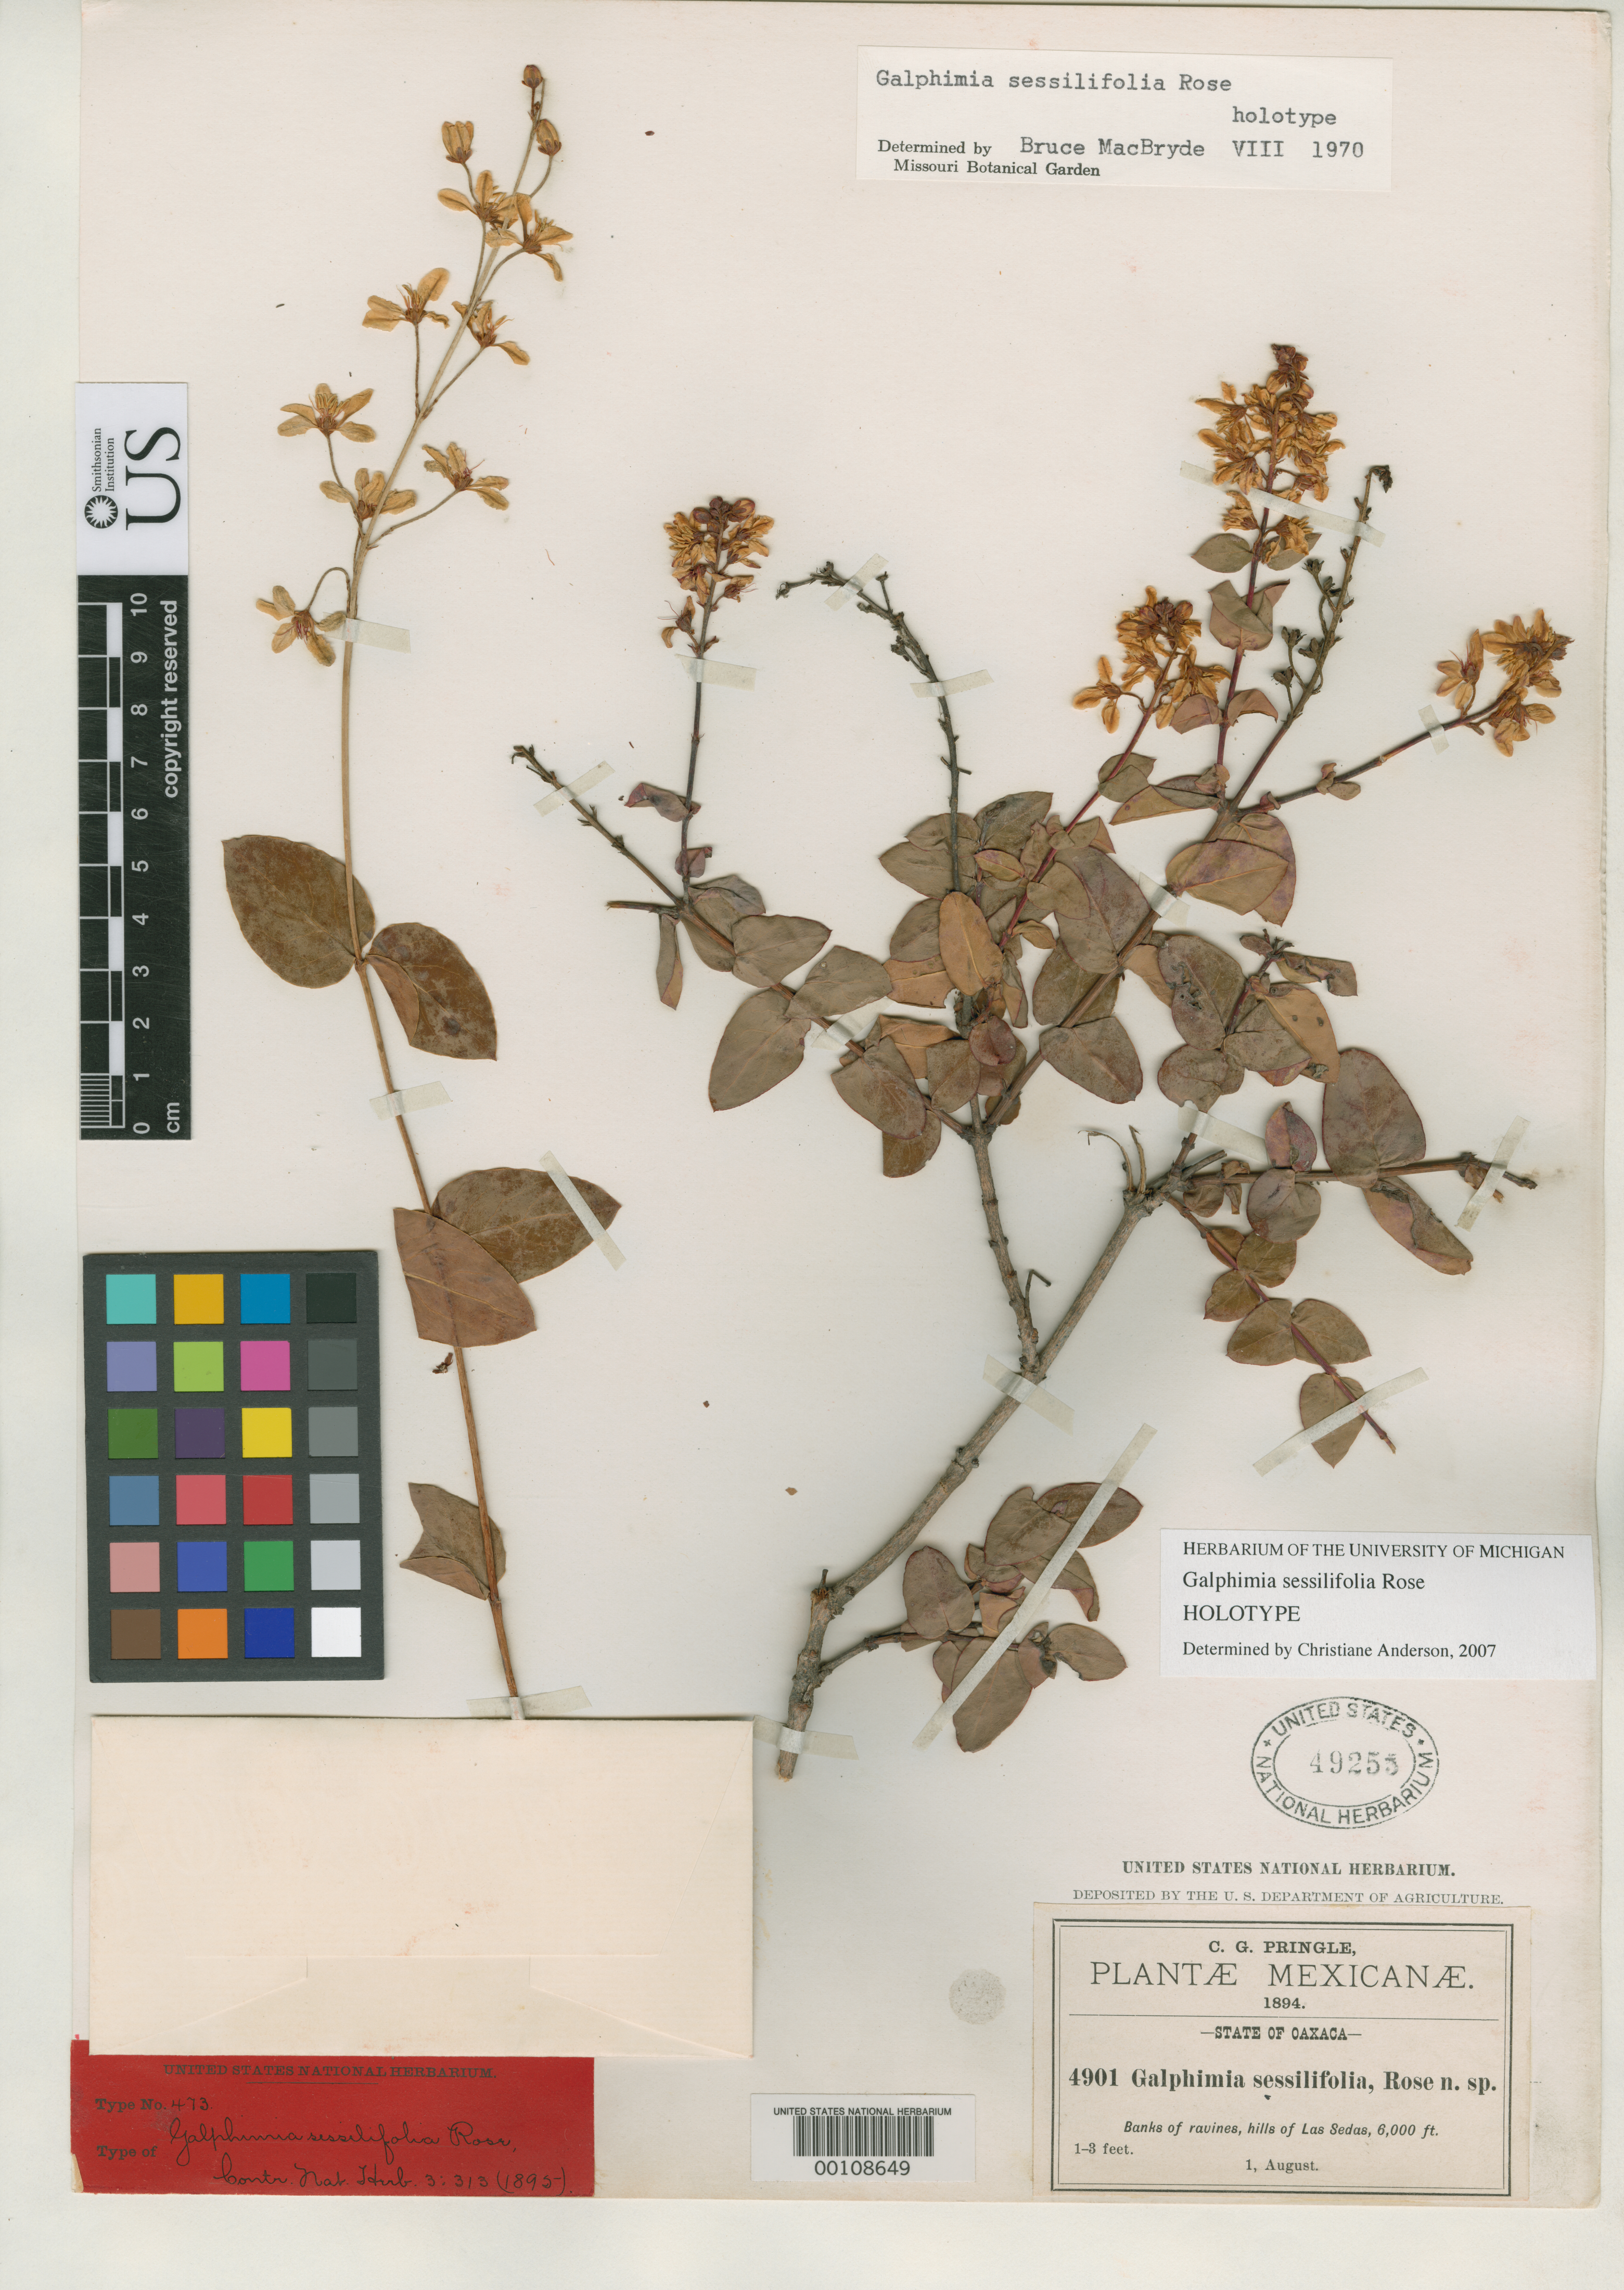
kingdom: Plantae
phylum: Tracheophyta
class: Magnoliopsida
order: Malpighiales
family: Malpighiaceae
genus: Galphimia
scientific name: Galphimia sessilifolia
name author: Rose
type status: Holotype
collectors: C. G. Pringle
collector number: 4901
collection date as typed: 01 Aug 1894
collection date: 1894-08-01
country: Mexico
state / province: Oaxaca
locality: Las Sedas.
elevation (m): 1829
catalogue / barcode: US 49255